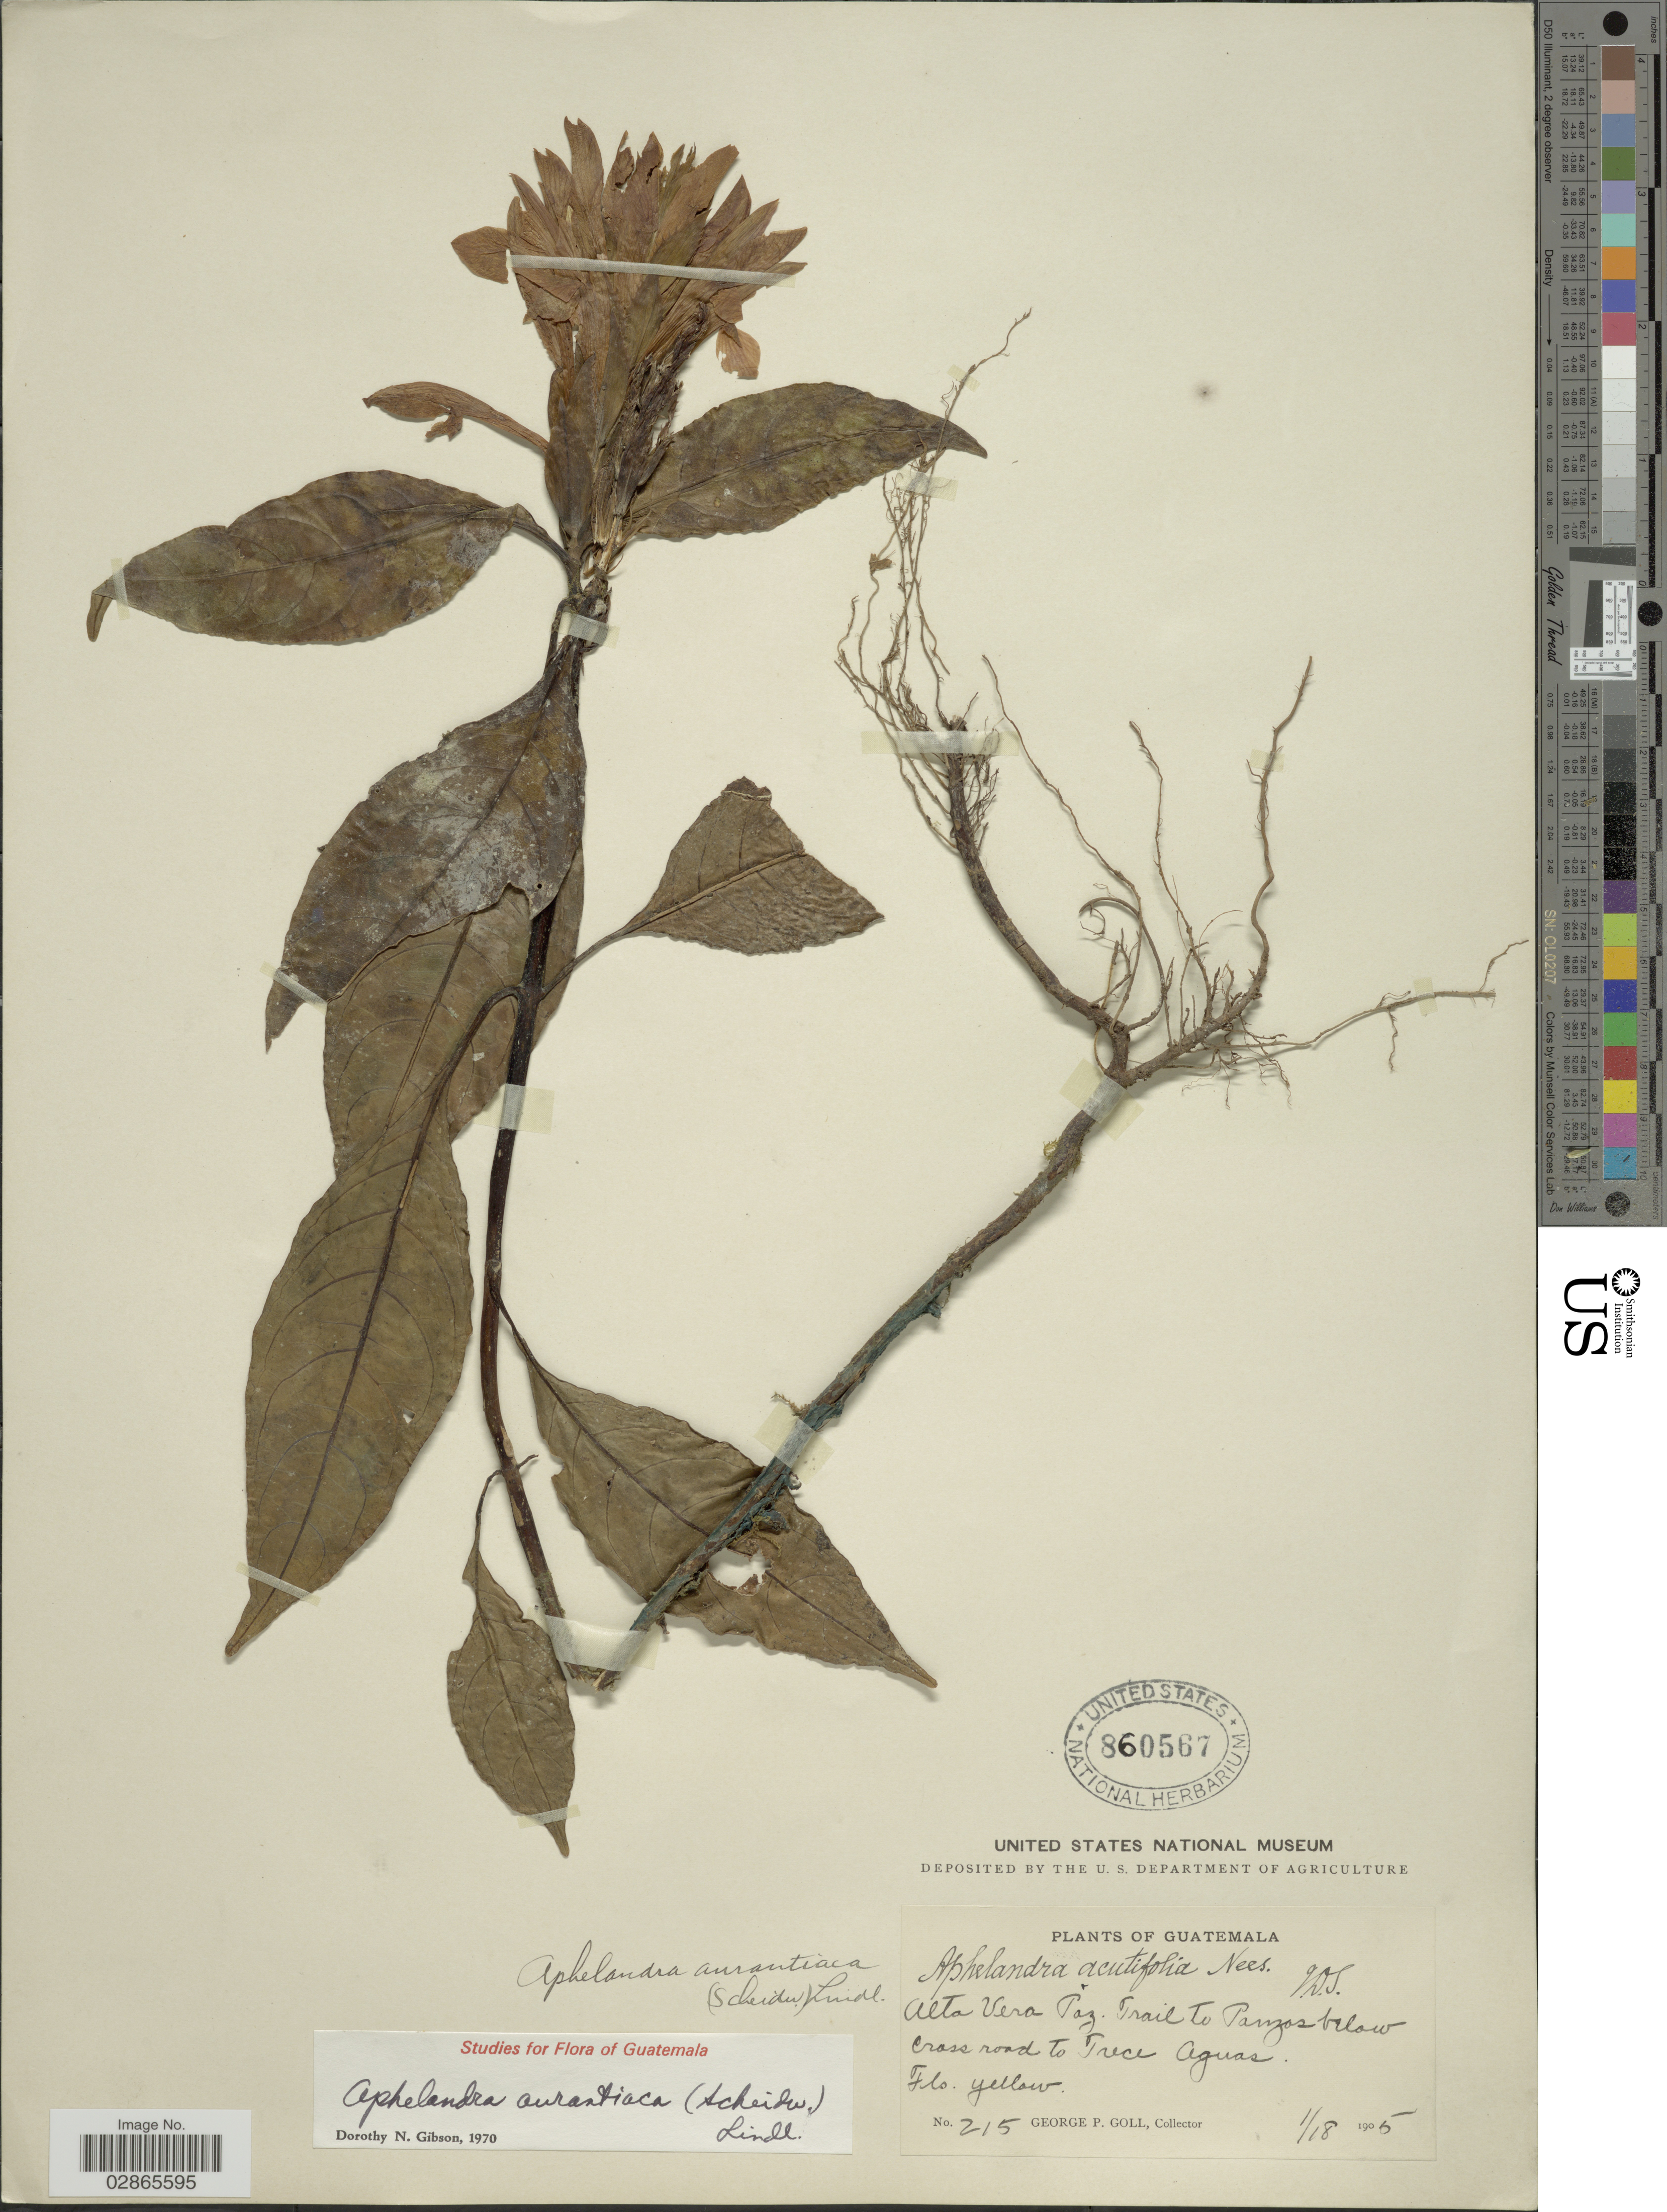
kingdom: Plantae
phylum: Tracheophyta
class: Magnoliopsida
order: Lamiales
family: Acanthaceae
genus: Aphelandra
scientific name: Aphelandra aurantiaca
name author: (Scheidw.) Lindl.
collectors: G. P. Goll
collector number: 215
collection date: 1905-01-18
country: Guatemala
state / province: Alta Verapaz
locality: Trail to Panzos below cross road to Trece Aguas.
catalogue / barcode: US 860567